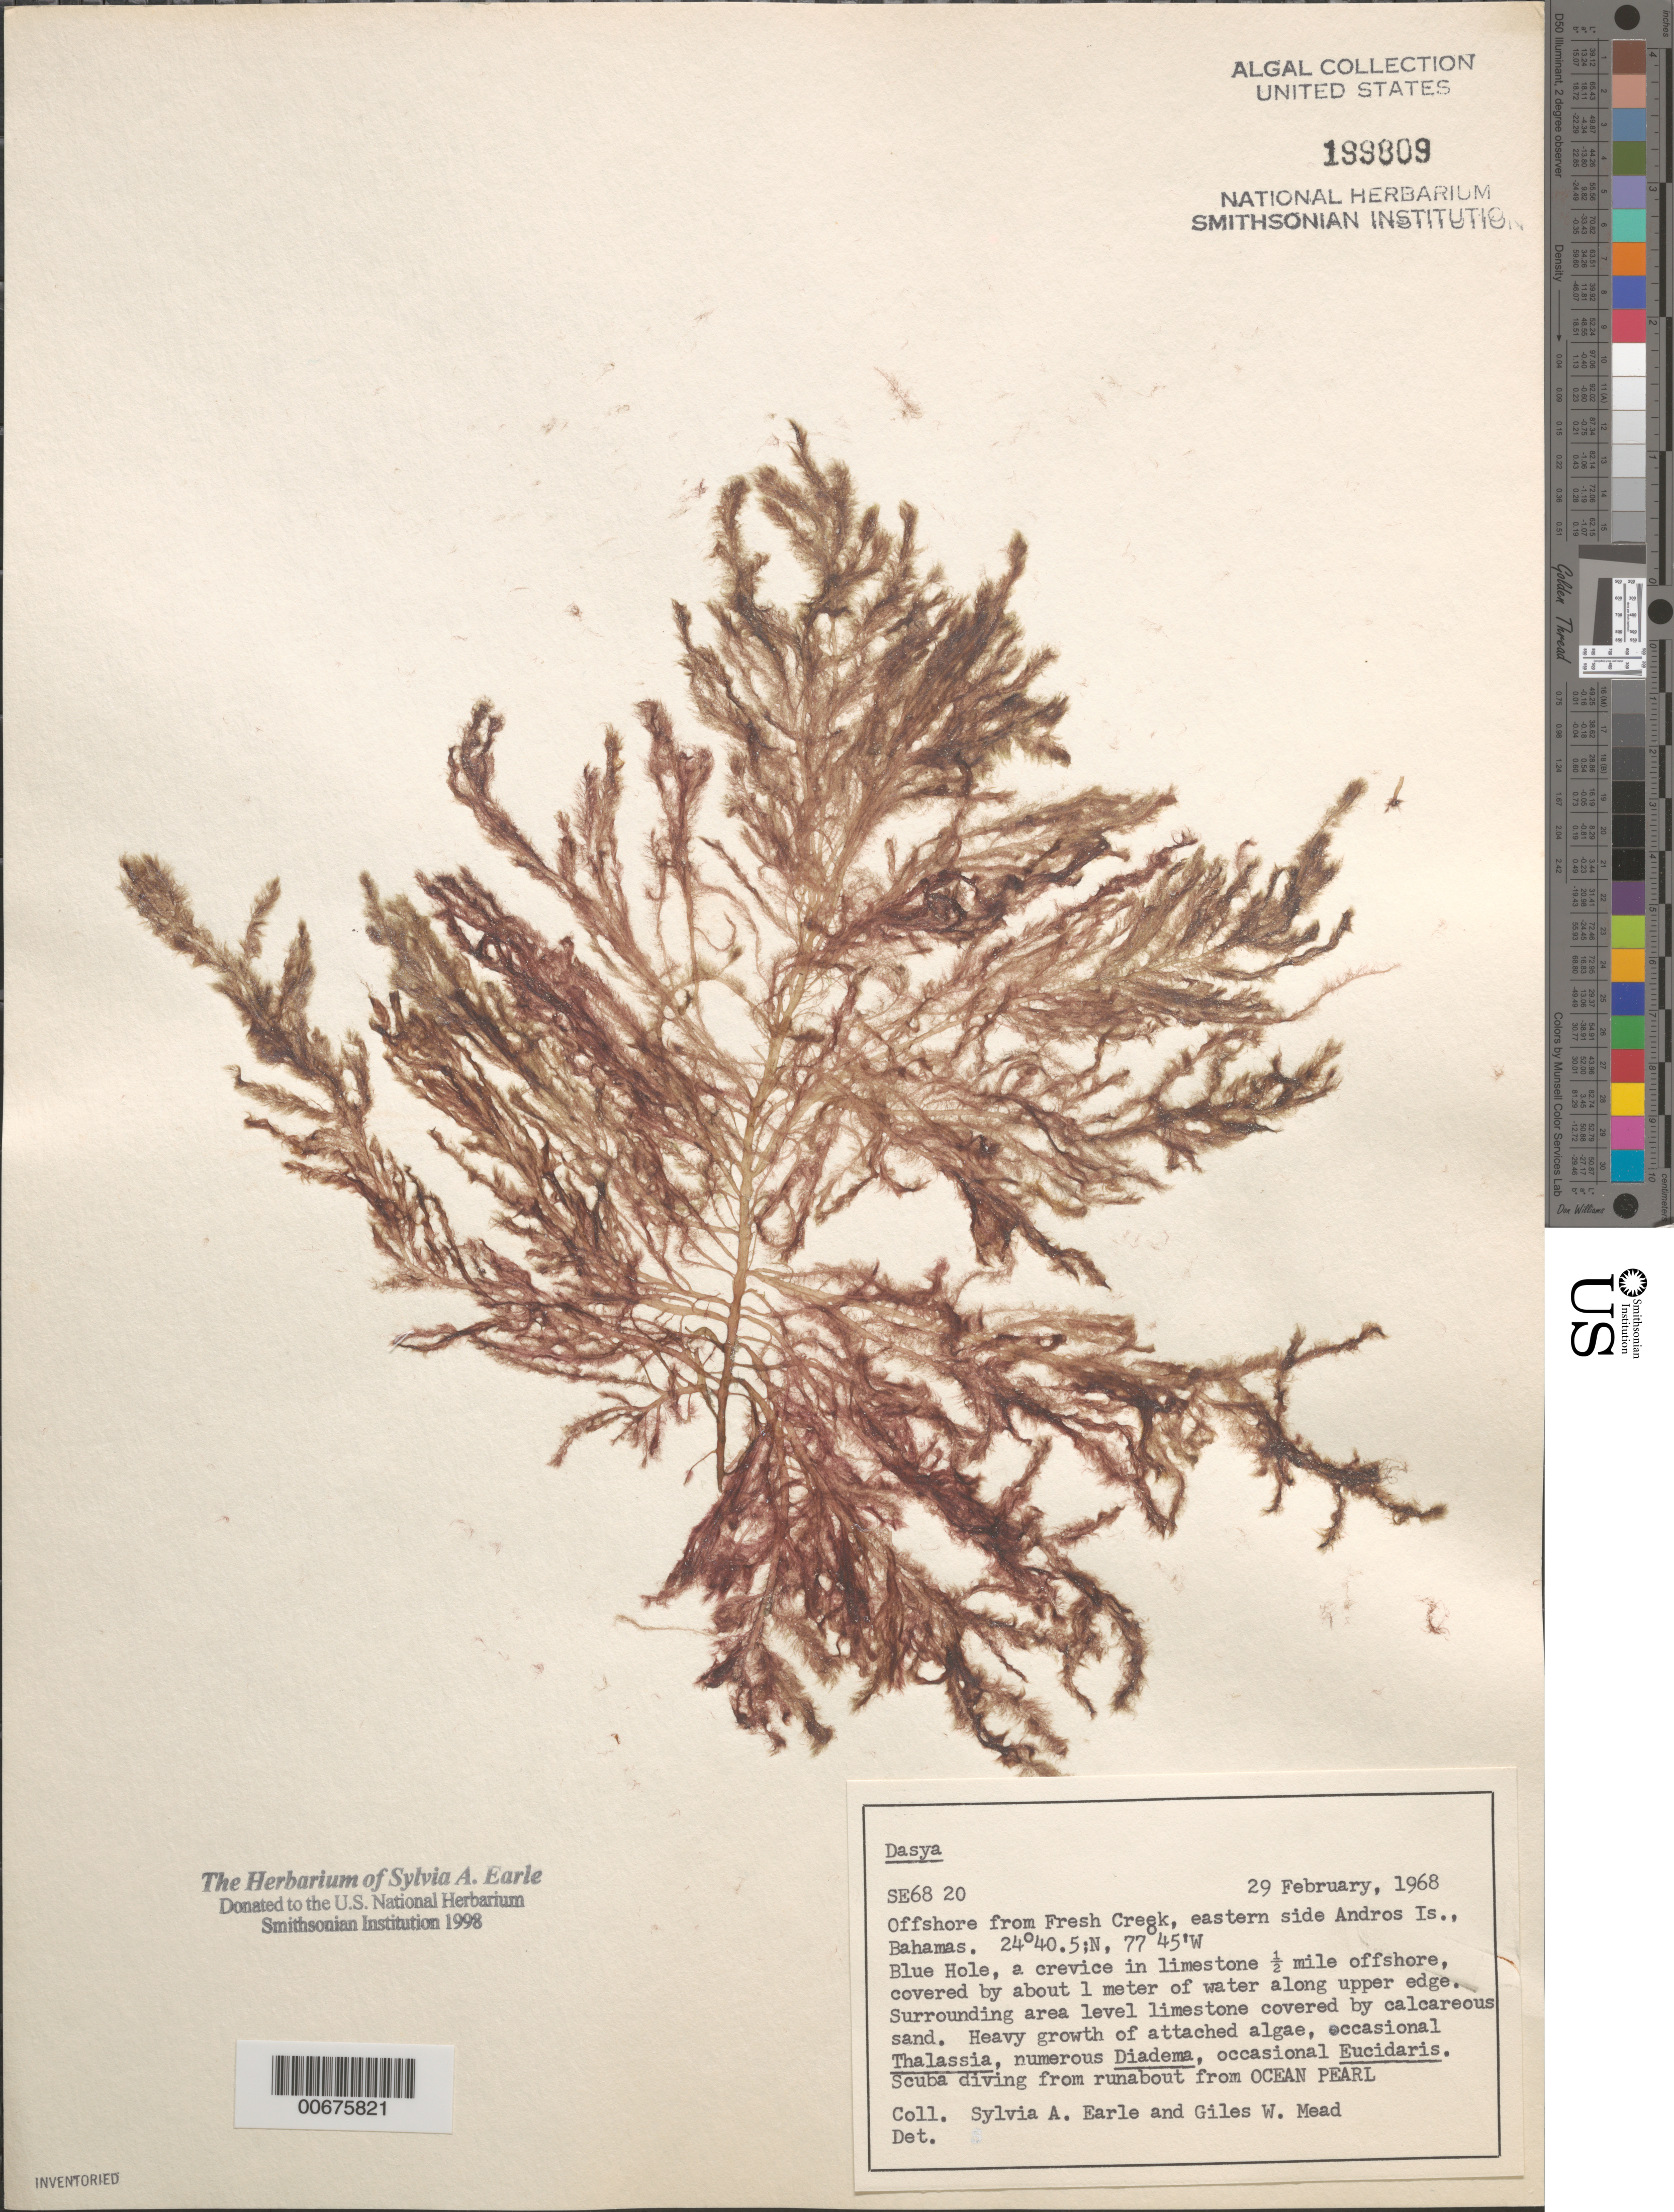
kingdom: Plantae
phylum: Rhodophyta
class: Florideophyceae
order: Ceramiales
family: Dasyaceae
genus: Dasya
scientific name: Dasya sp.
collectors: S. A. Earle & G. W. Mead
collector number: SE 6820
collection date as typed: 29 Feb 1968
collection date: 1968-02-29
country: Bahamas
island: Andros Island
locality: Blue Hole, off Fresh Creek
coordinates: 24 40.5' N, 77 45' W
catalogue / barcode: US 199809